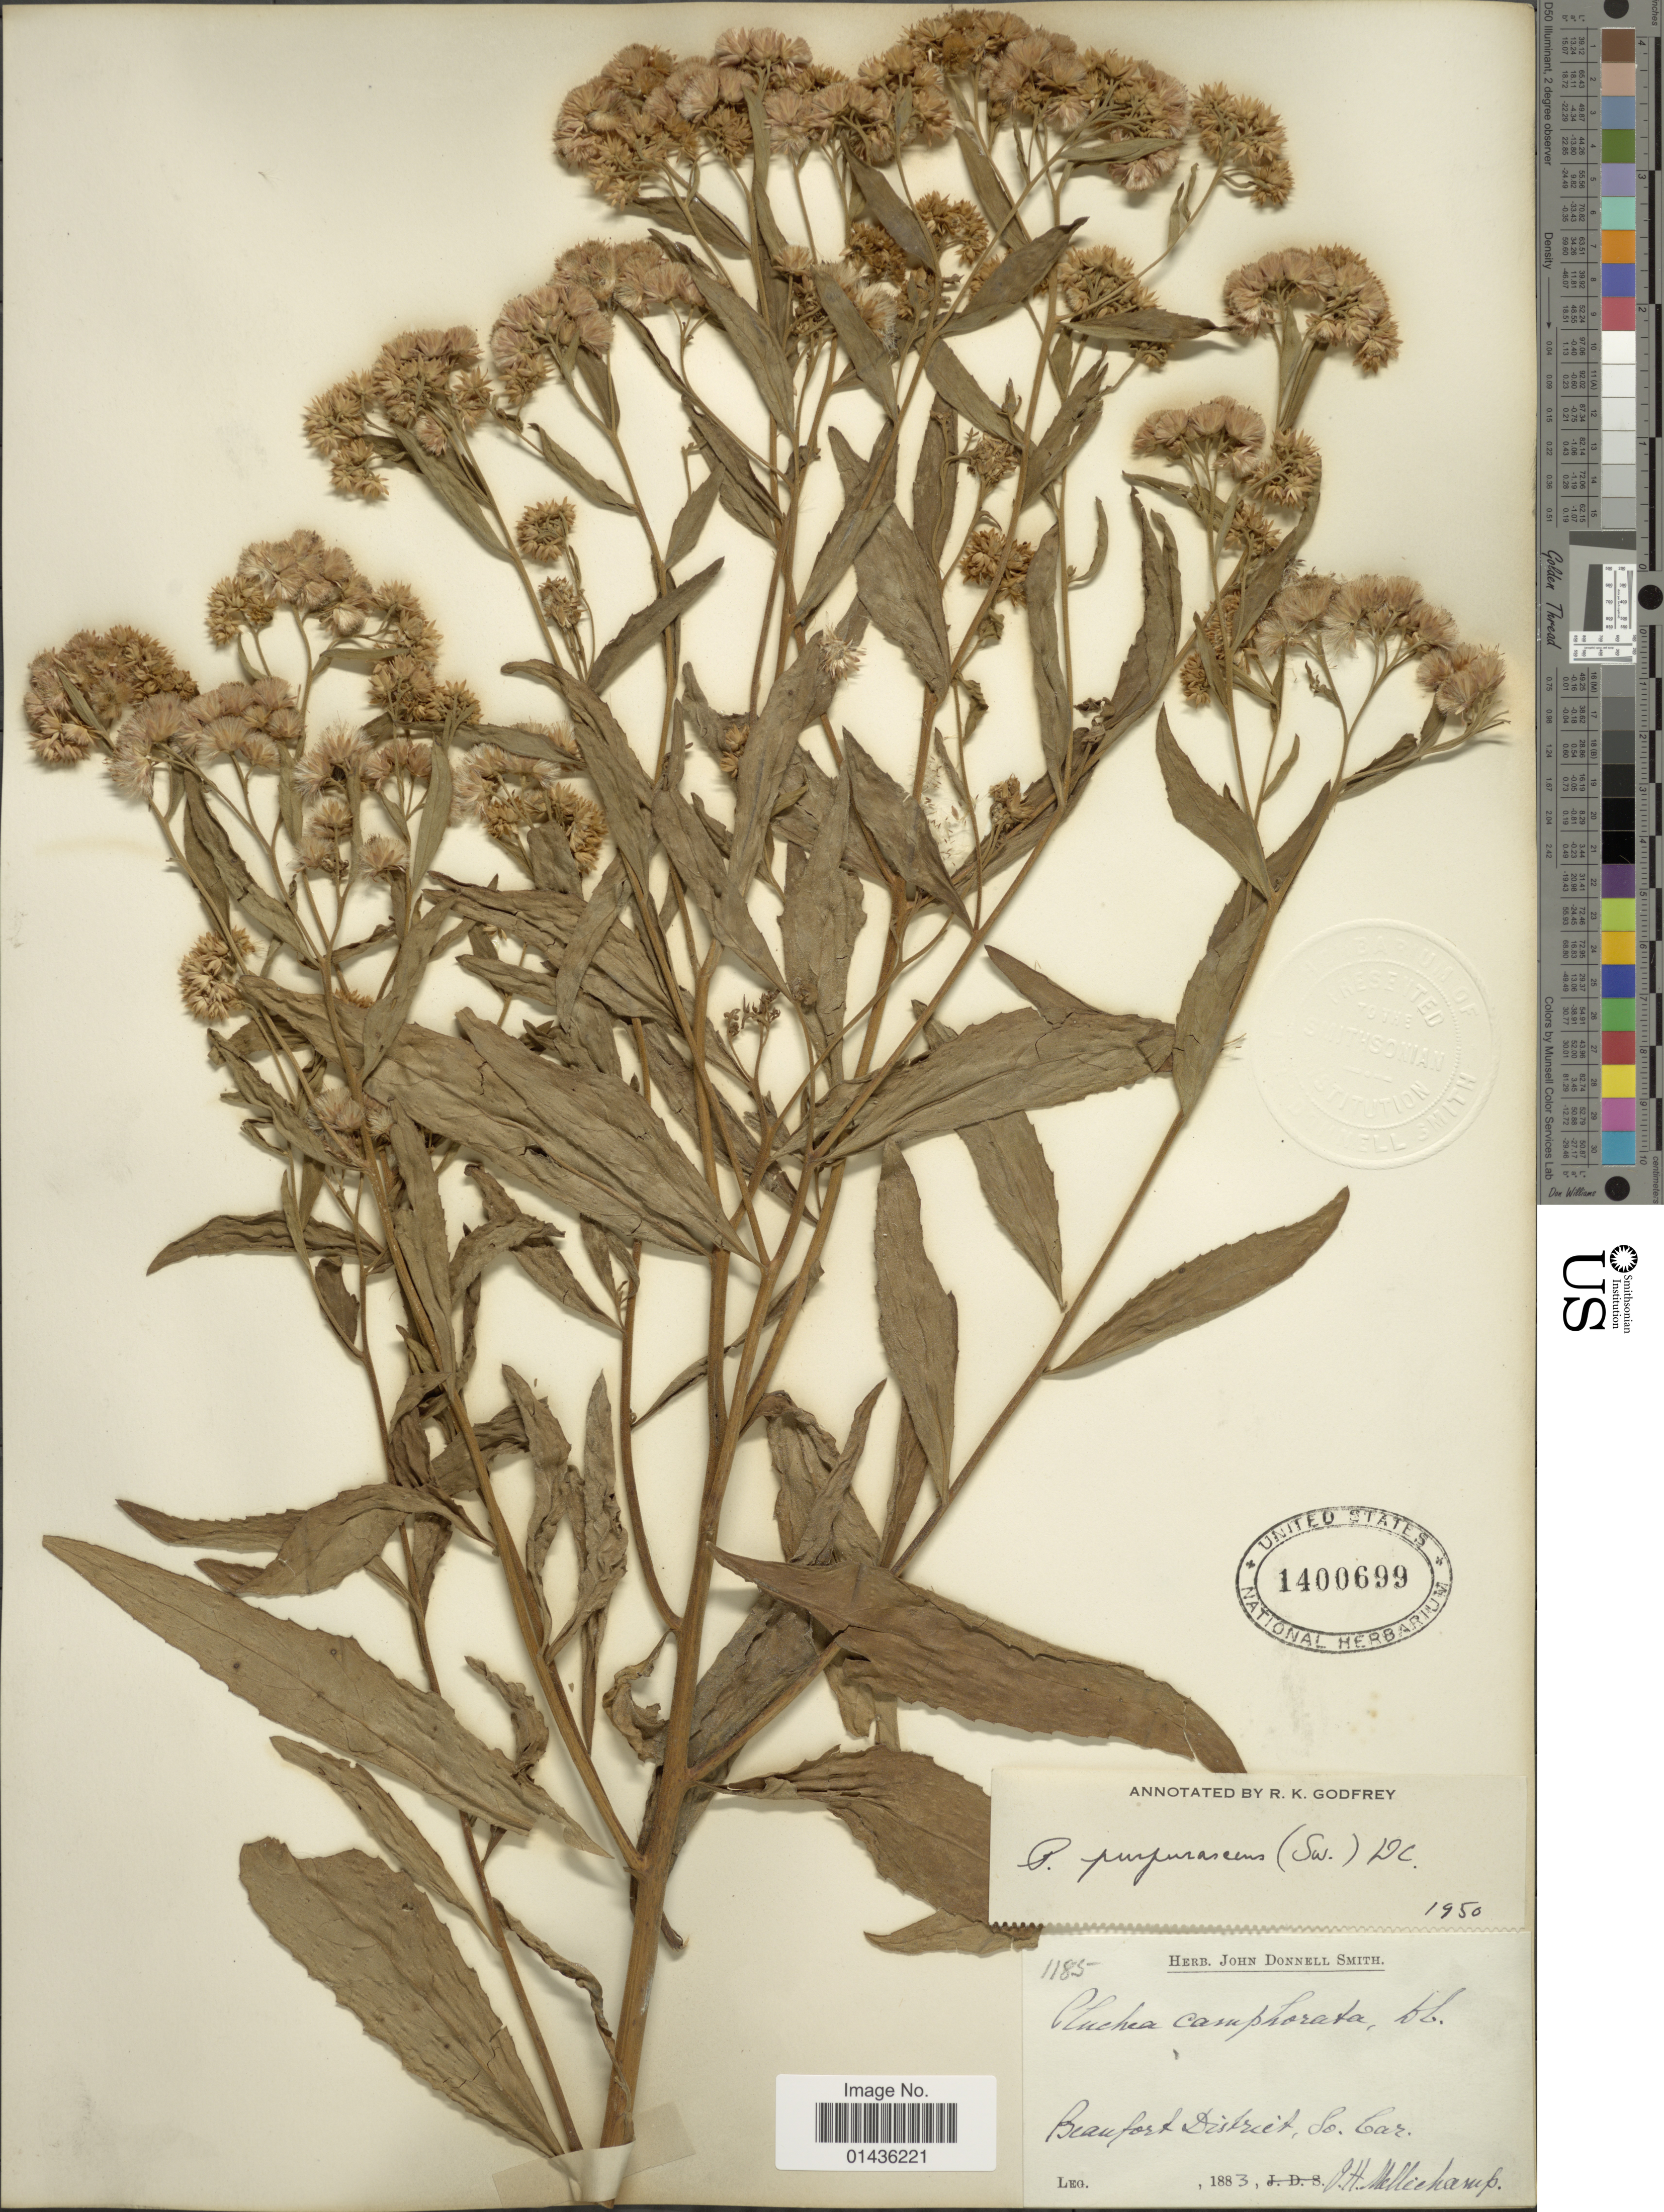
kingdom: Plantae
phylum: Tracheophyta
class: Magnoliopsida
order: Asterales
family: Asteraceae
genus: Pluchea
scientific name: Pluchea odorata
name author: (L.) Cass.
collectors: J. H. Mellichamp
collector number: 1185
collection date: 1883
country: United States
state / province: South Carolina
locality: Beauford District, So. Car.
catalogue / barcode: US 1400699